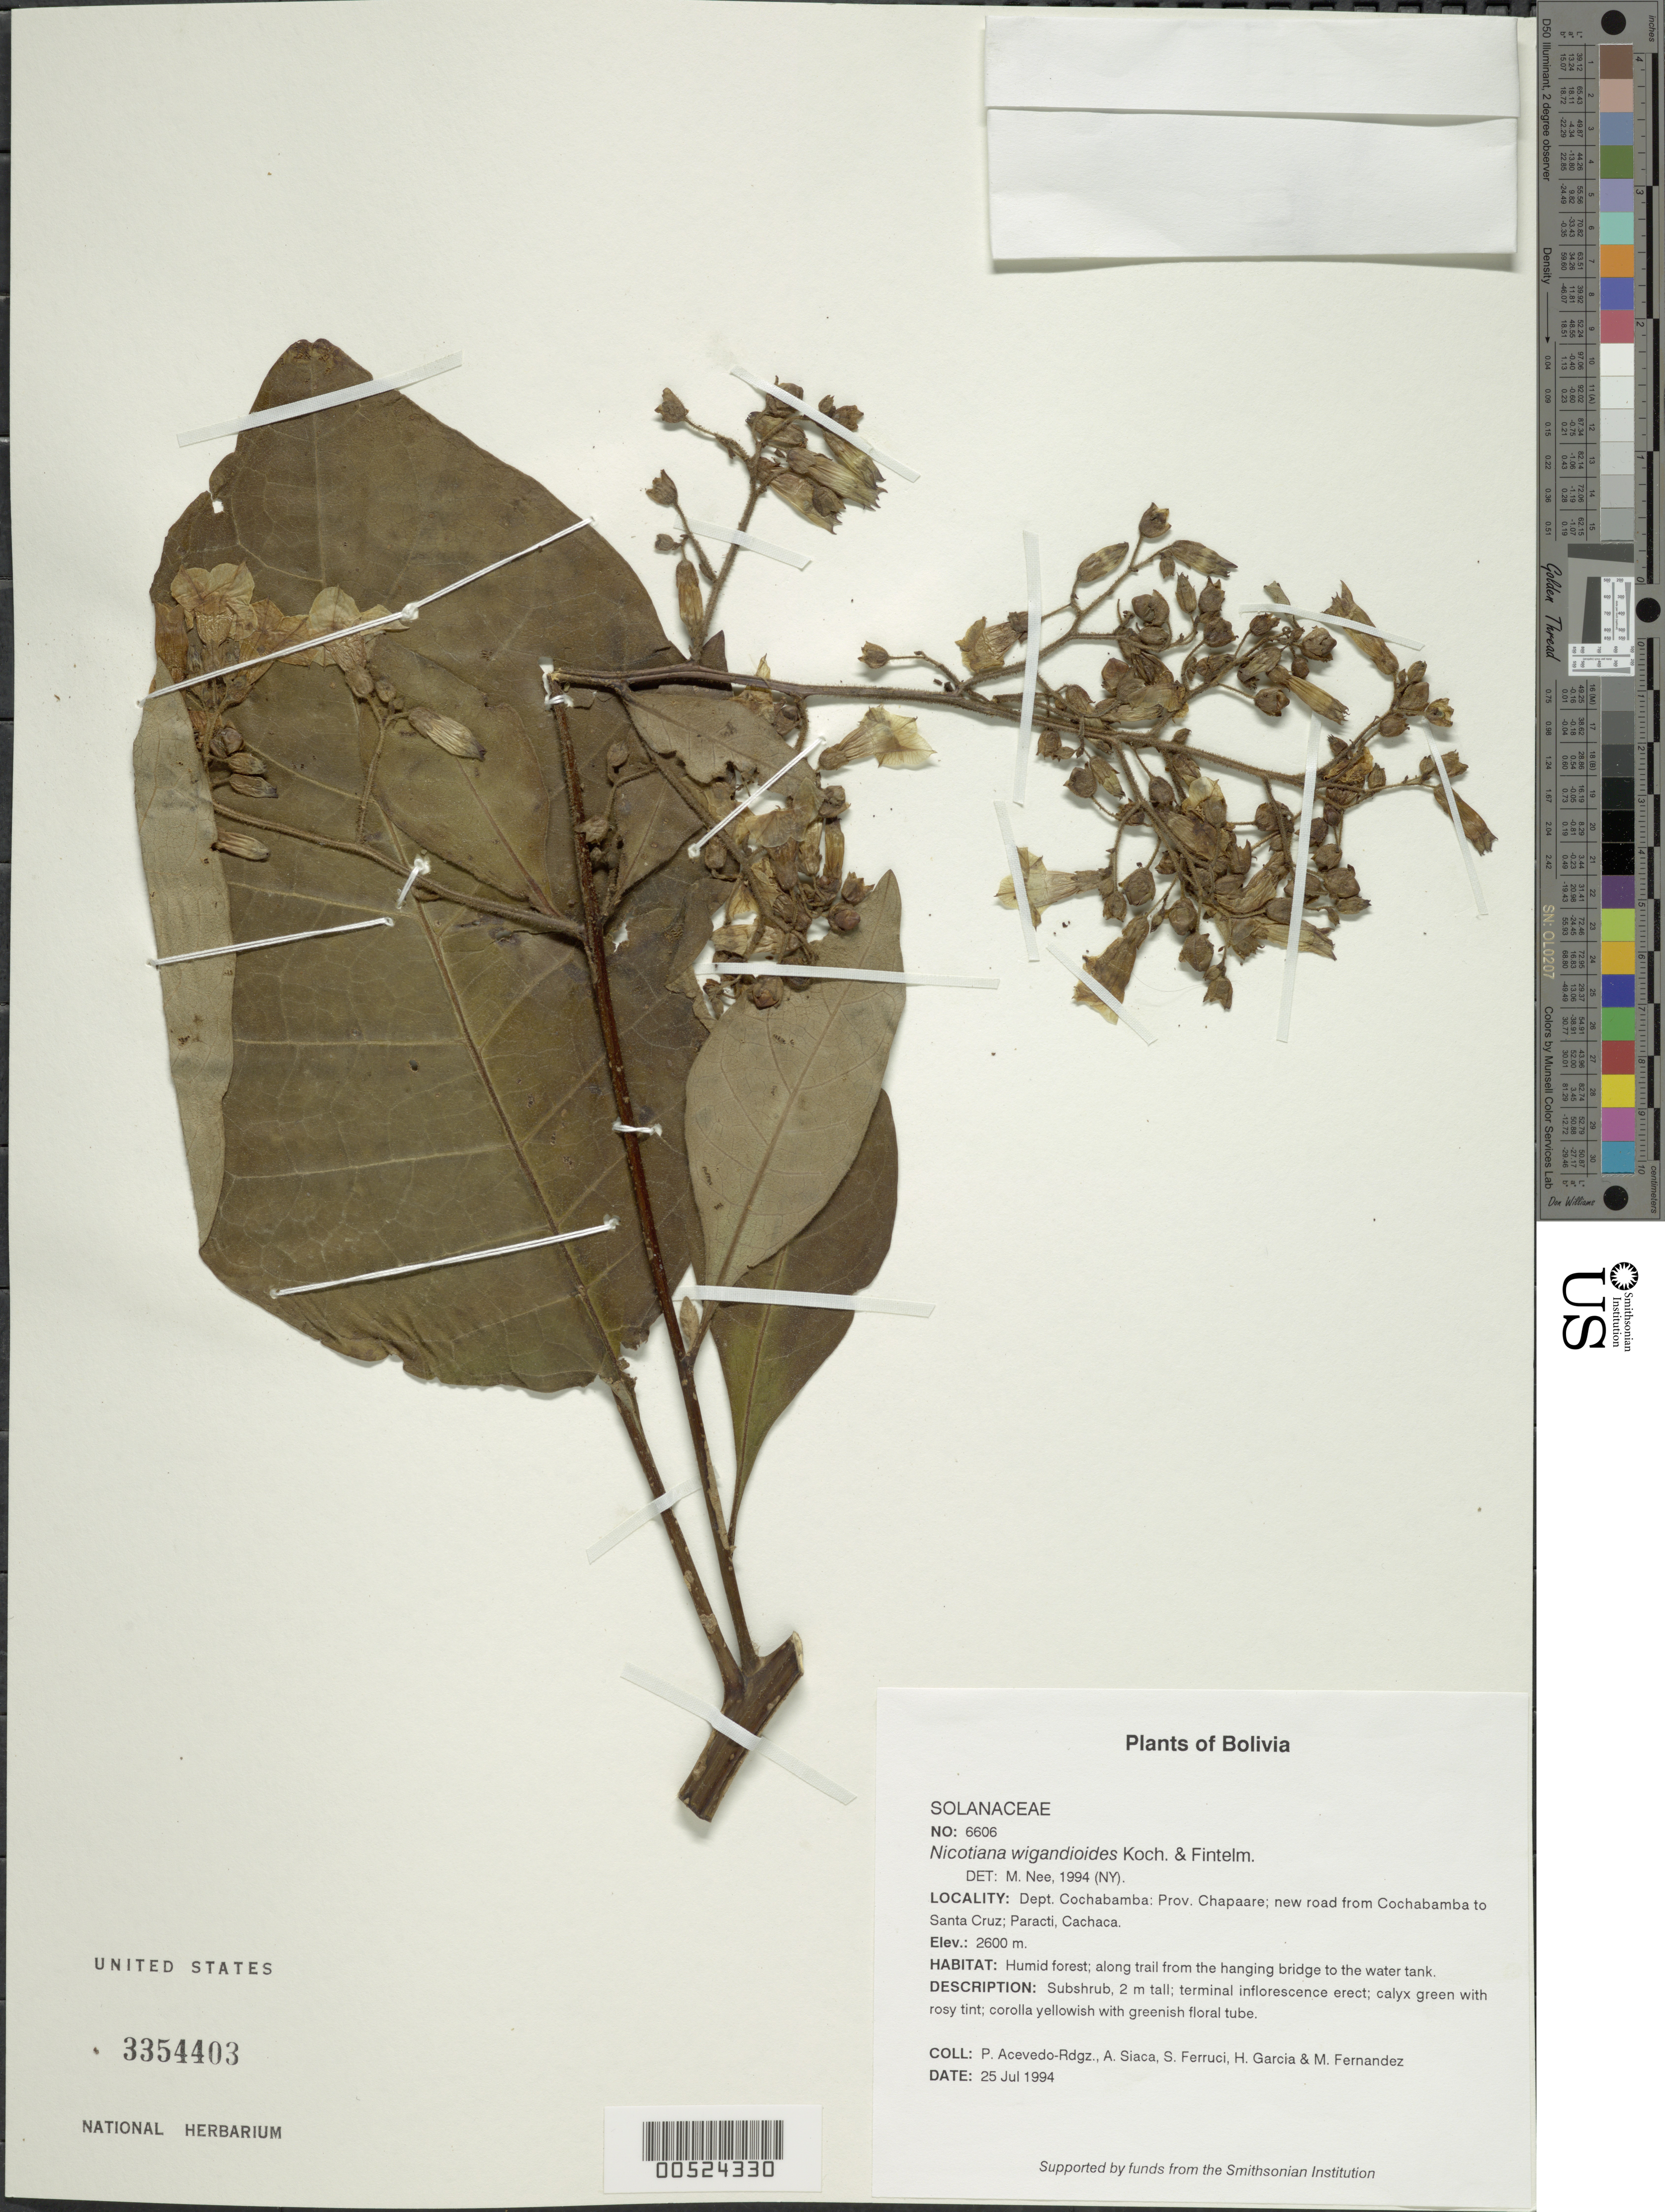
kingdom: Plantae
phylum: Tracheophyta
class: Magnoliopsida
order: Solanales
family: Solanaceae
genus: Nicotiana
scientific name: Nicotiana wigandioides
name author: K. Koch & Fintelm.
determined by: Nee, Michael H.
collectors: P. Acevedo-Rodr., A. Siaca, S. Ferrucci, H. Garcia & M. Fernández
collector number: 6606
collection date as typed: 25 Jul 1994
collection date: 1994-07-25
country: Bolivia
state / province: Cochabamba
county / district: Chapaare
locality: Depart. Cochabamba; Prov. Chapaare; new road from Cochabamba to Santa Cruz; Paracti, Cachaca.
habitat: Humid forest; along trail from the hanging bridge to the water tank.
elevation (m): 2600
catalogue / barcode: US 3354403